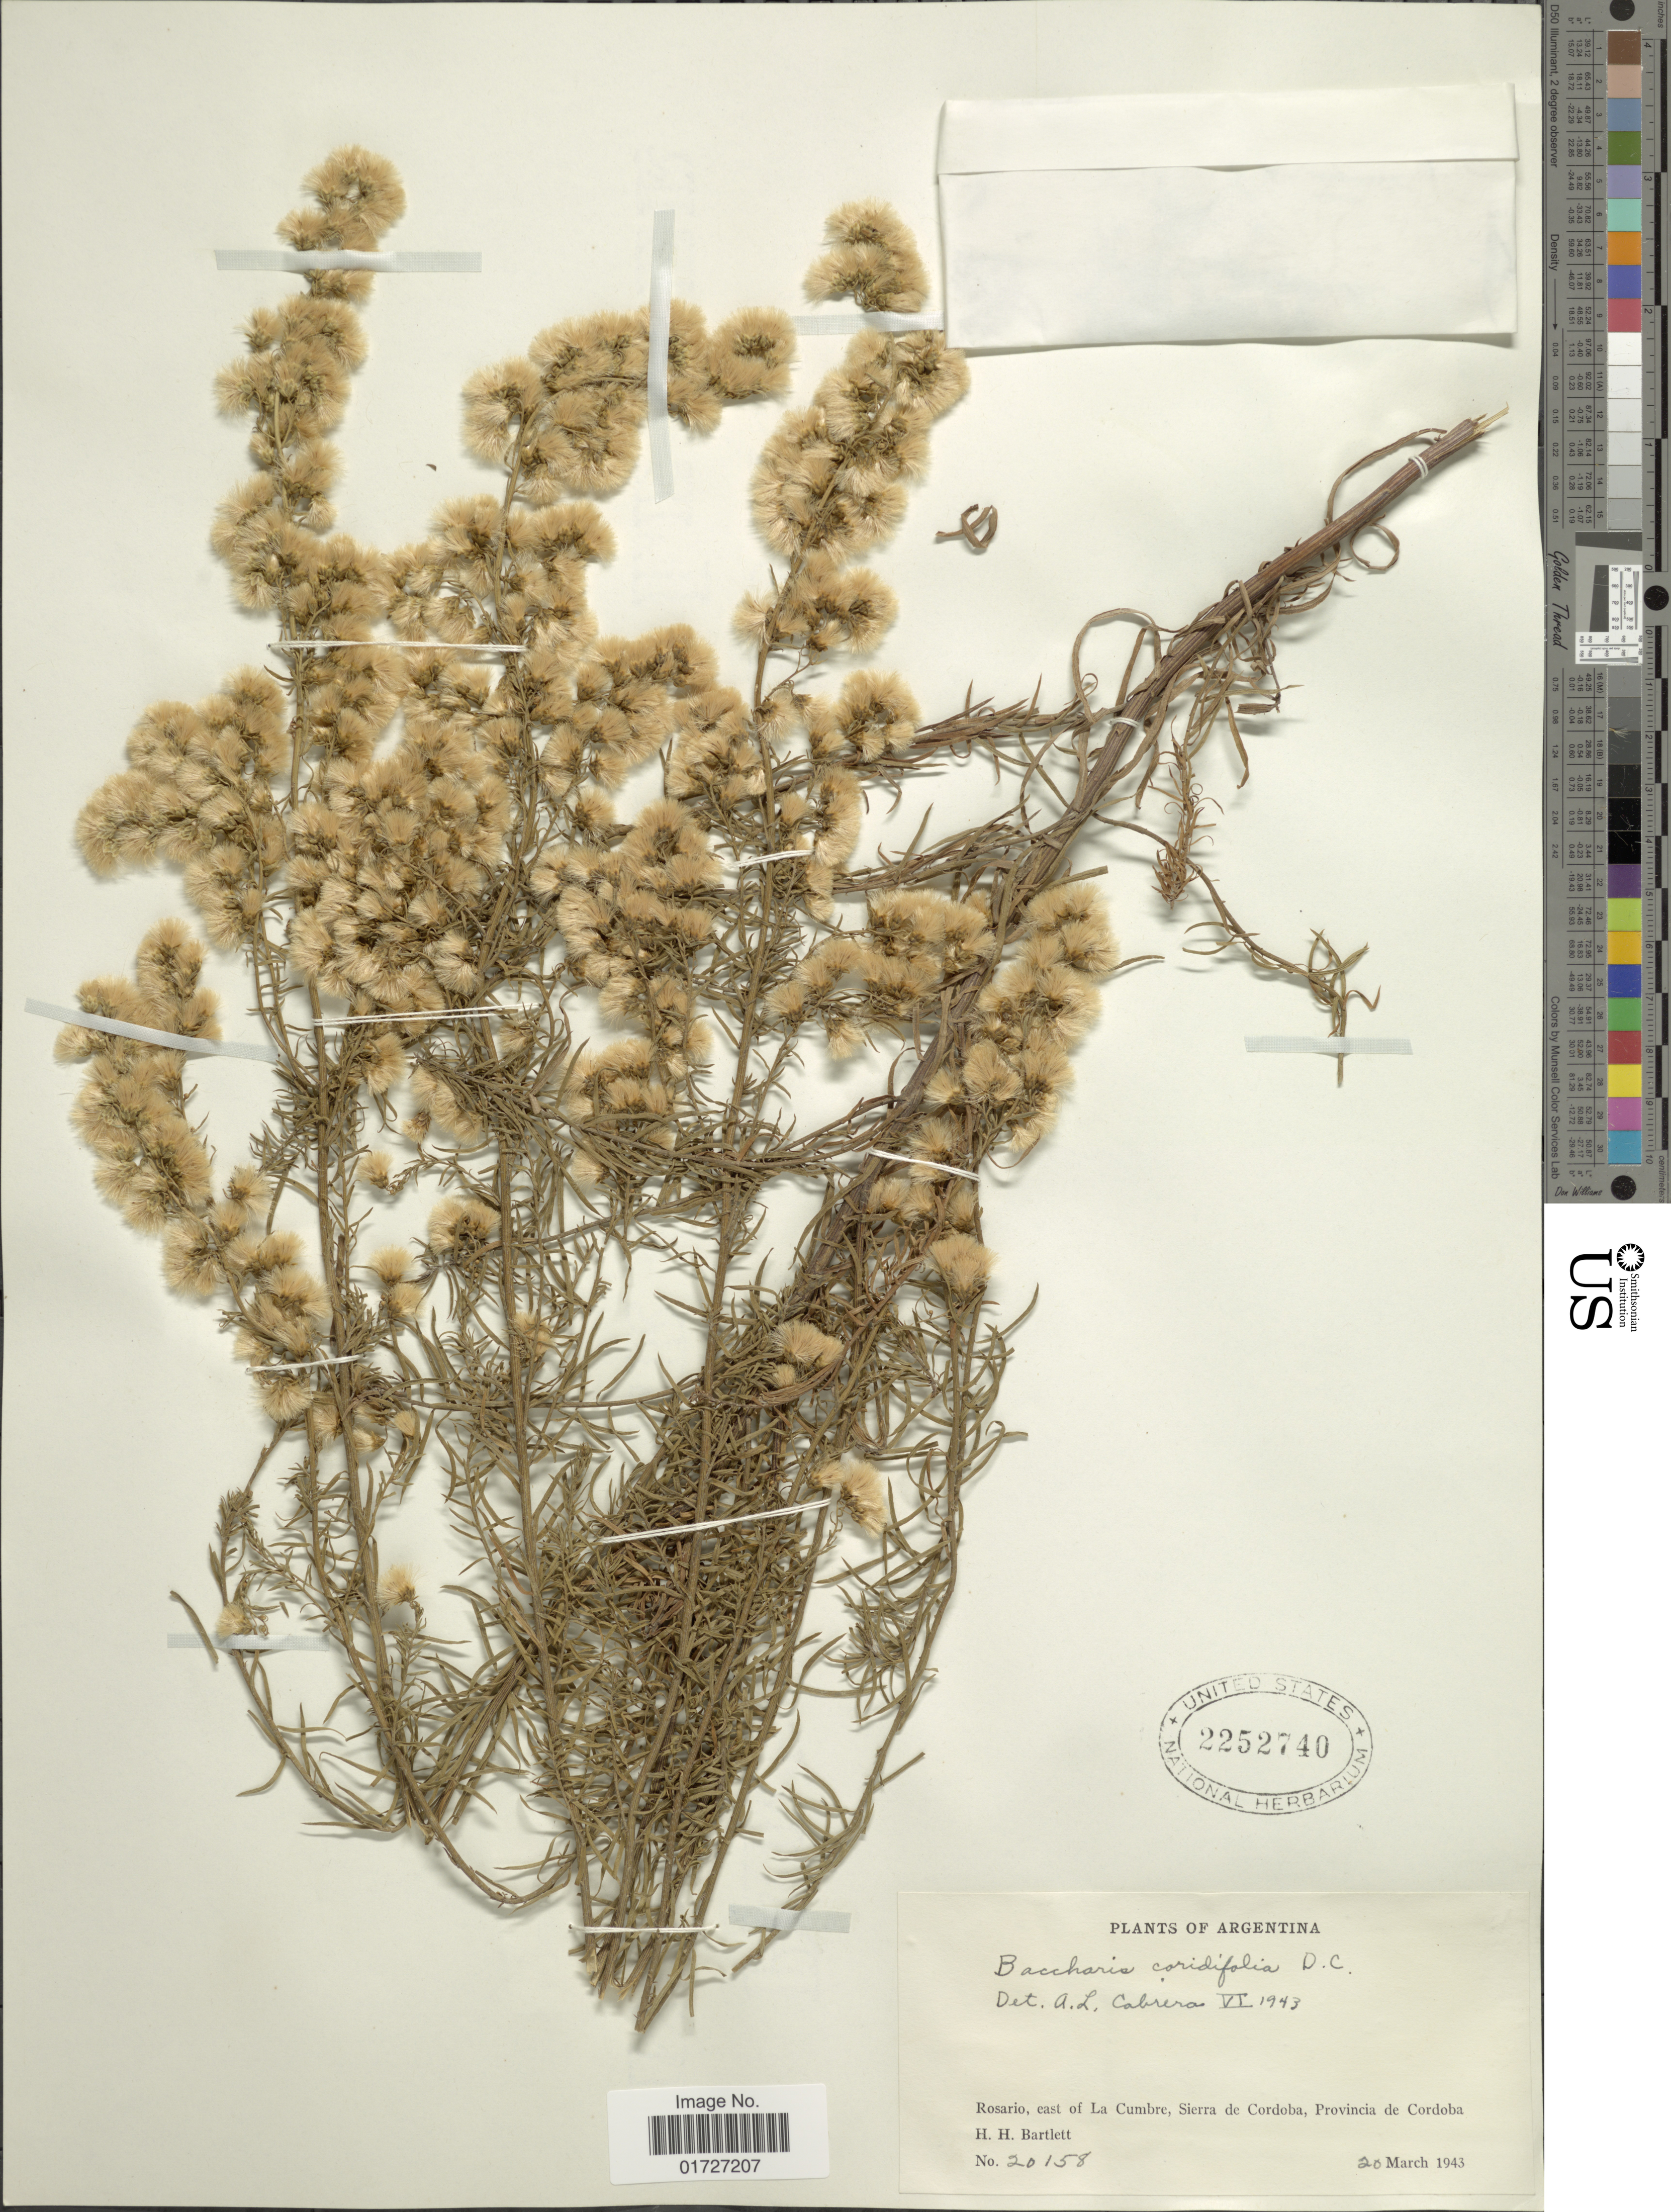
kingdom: Plantae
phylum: Tracheophyta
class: Magnoliopsida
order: Asterales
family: Asteraceae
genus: Baccharis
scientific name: Baccharis coridifolia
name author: DC.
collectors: H. H. Bartlett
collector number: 20158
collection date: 1943-03-20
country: Argentina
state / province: Cordoba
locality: Rosario, east of La Cumbre, Sierra de Cordoba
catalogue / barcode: US 2252740